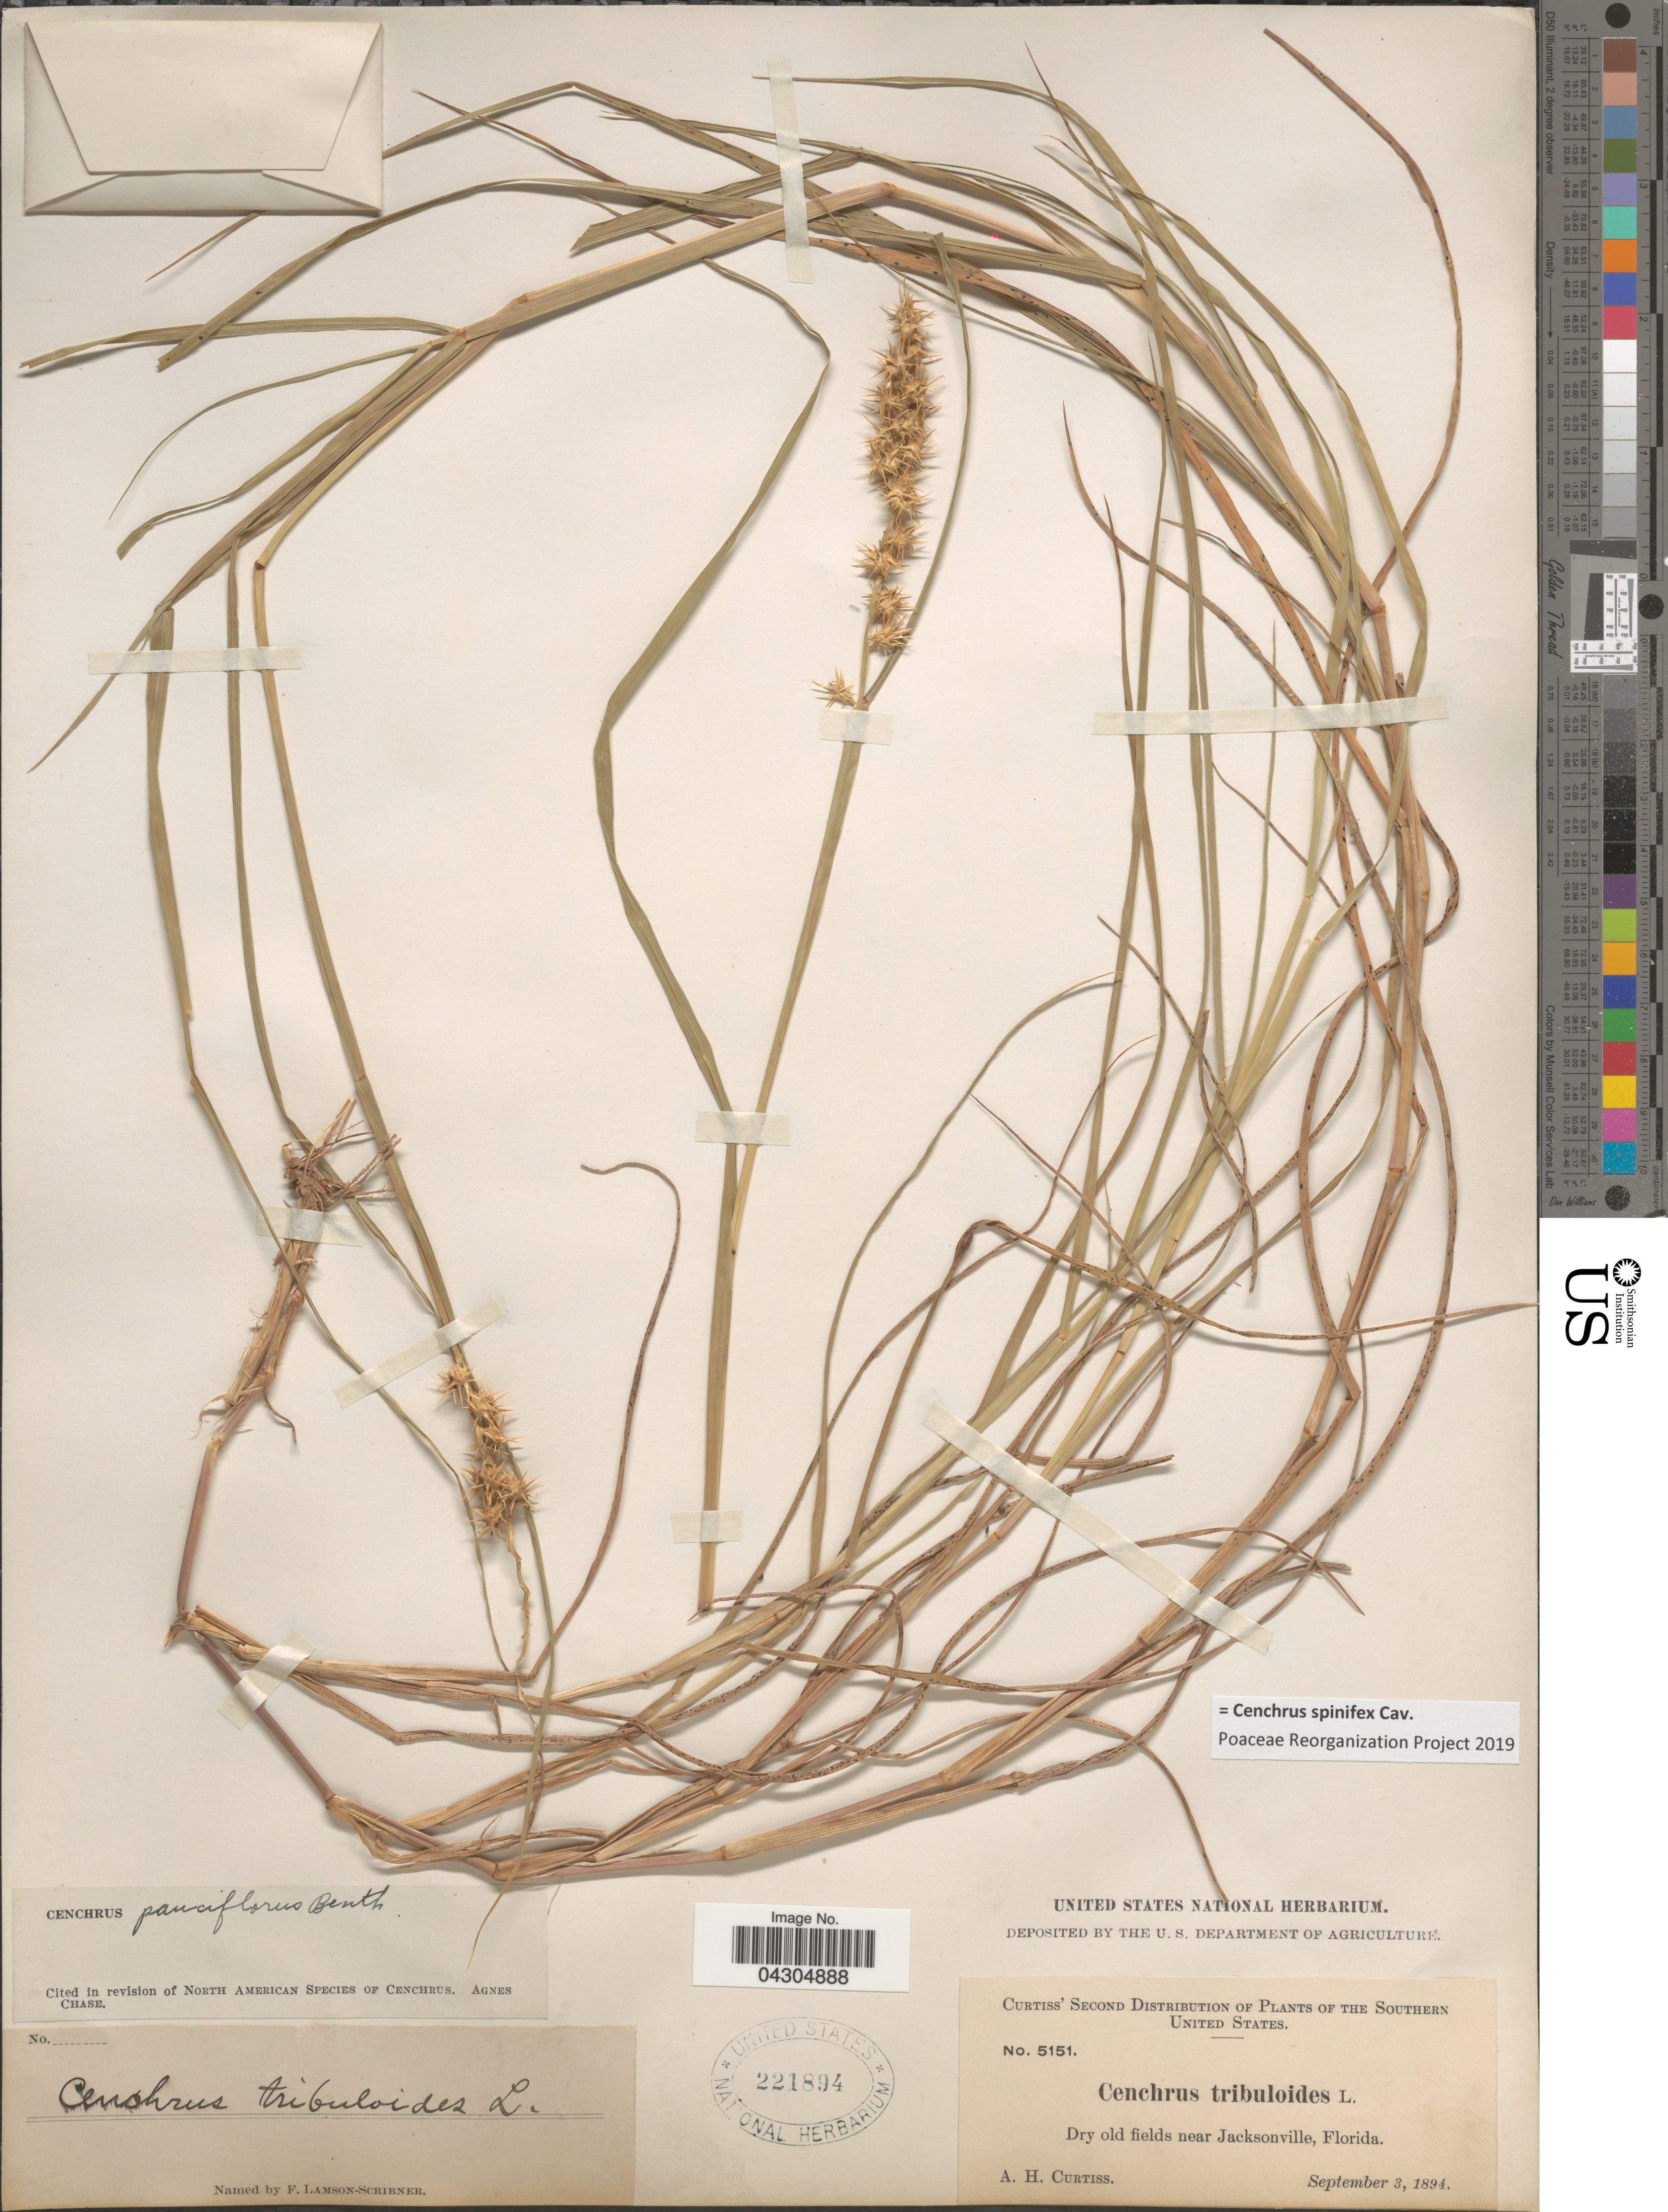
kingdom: Plantae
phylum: Tracheophyta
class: Liliopsida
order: Poales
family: Poaceae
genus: Cenchrus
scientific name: Cenchrus spinifex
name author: Cav.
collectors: A. H. Curtiss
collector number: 5151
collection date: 1894-09-03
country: United States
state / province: Florida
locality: The Southern United States. Near Jacksonville.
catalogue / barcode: US 221894